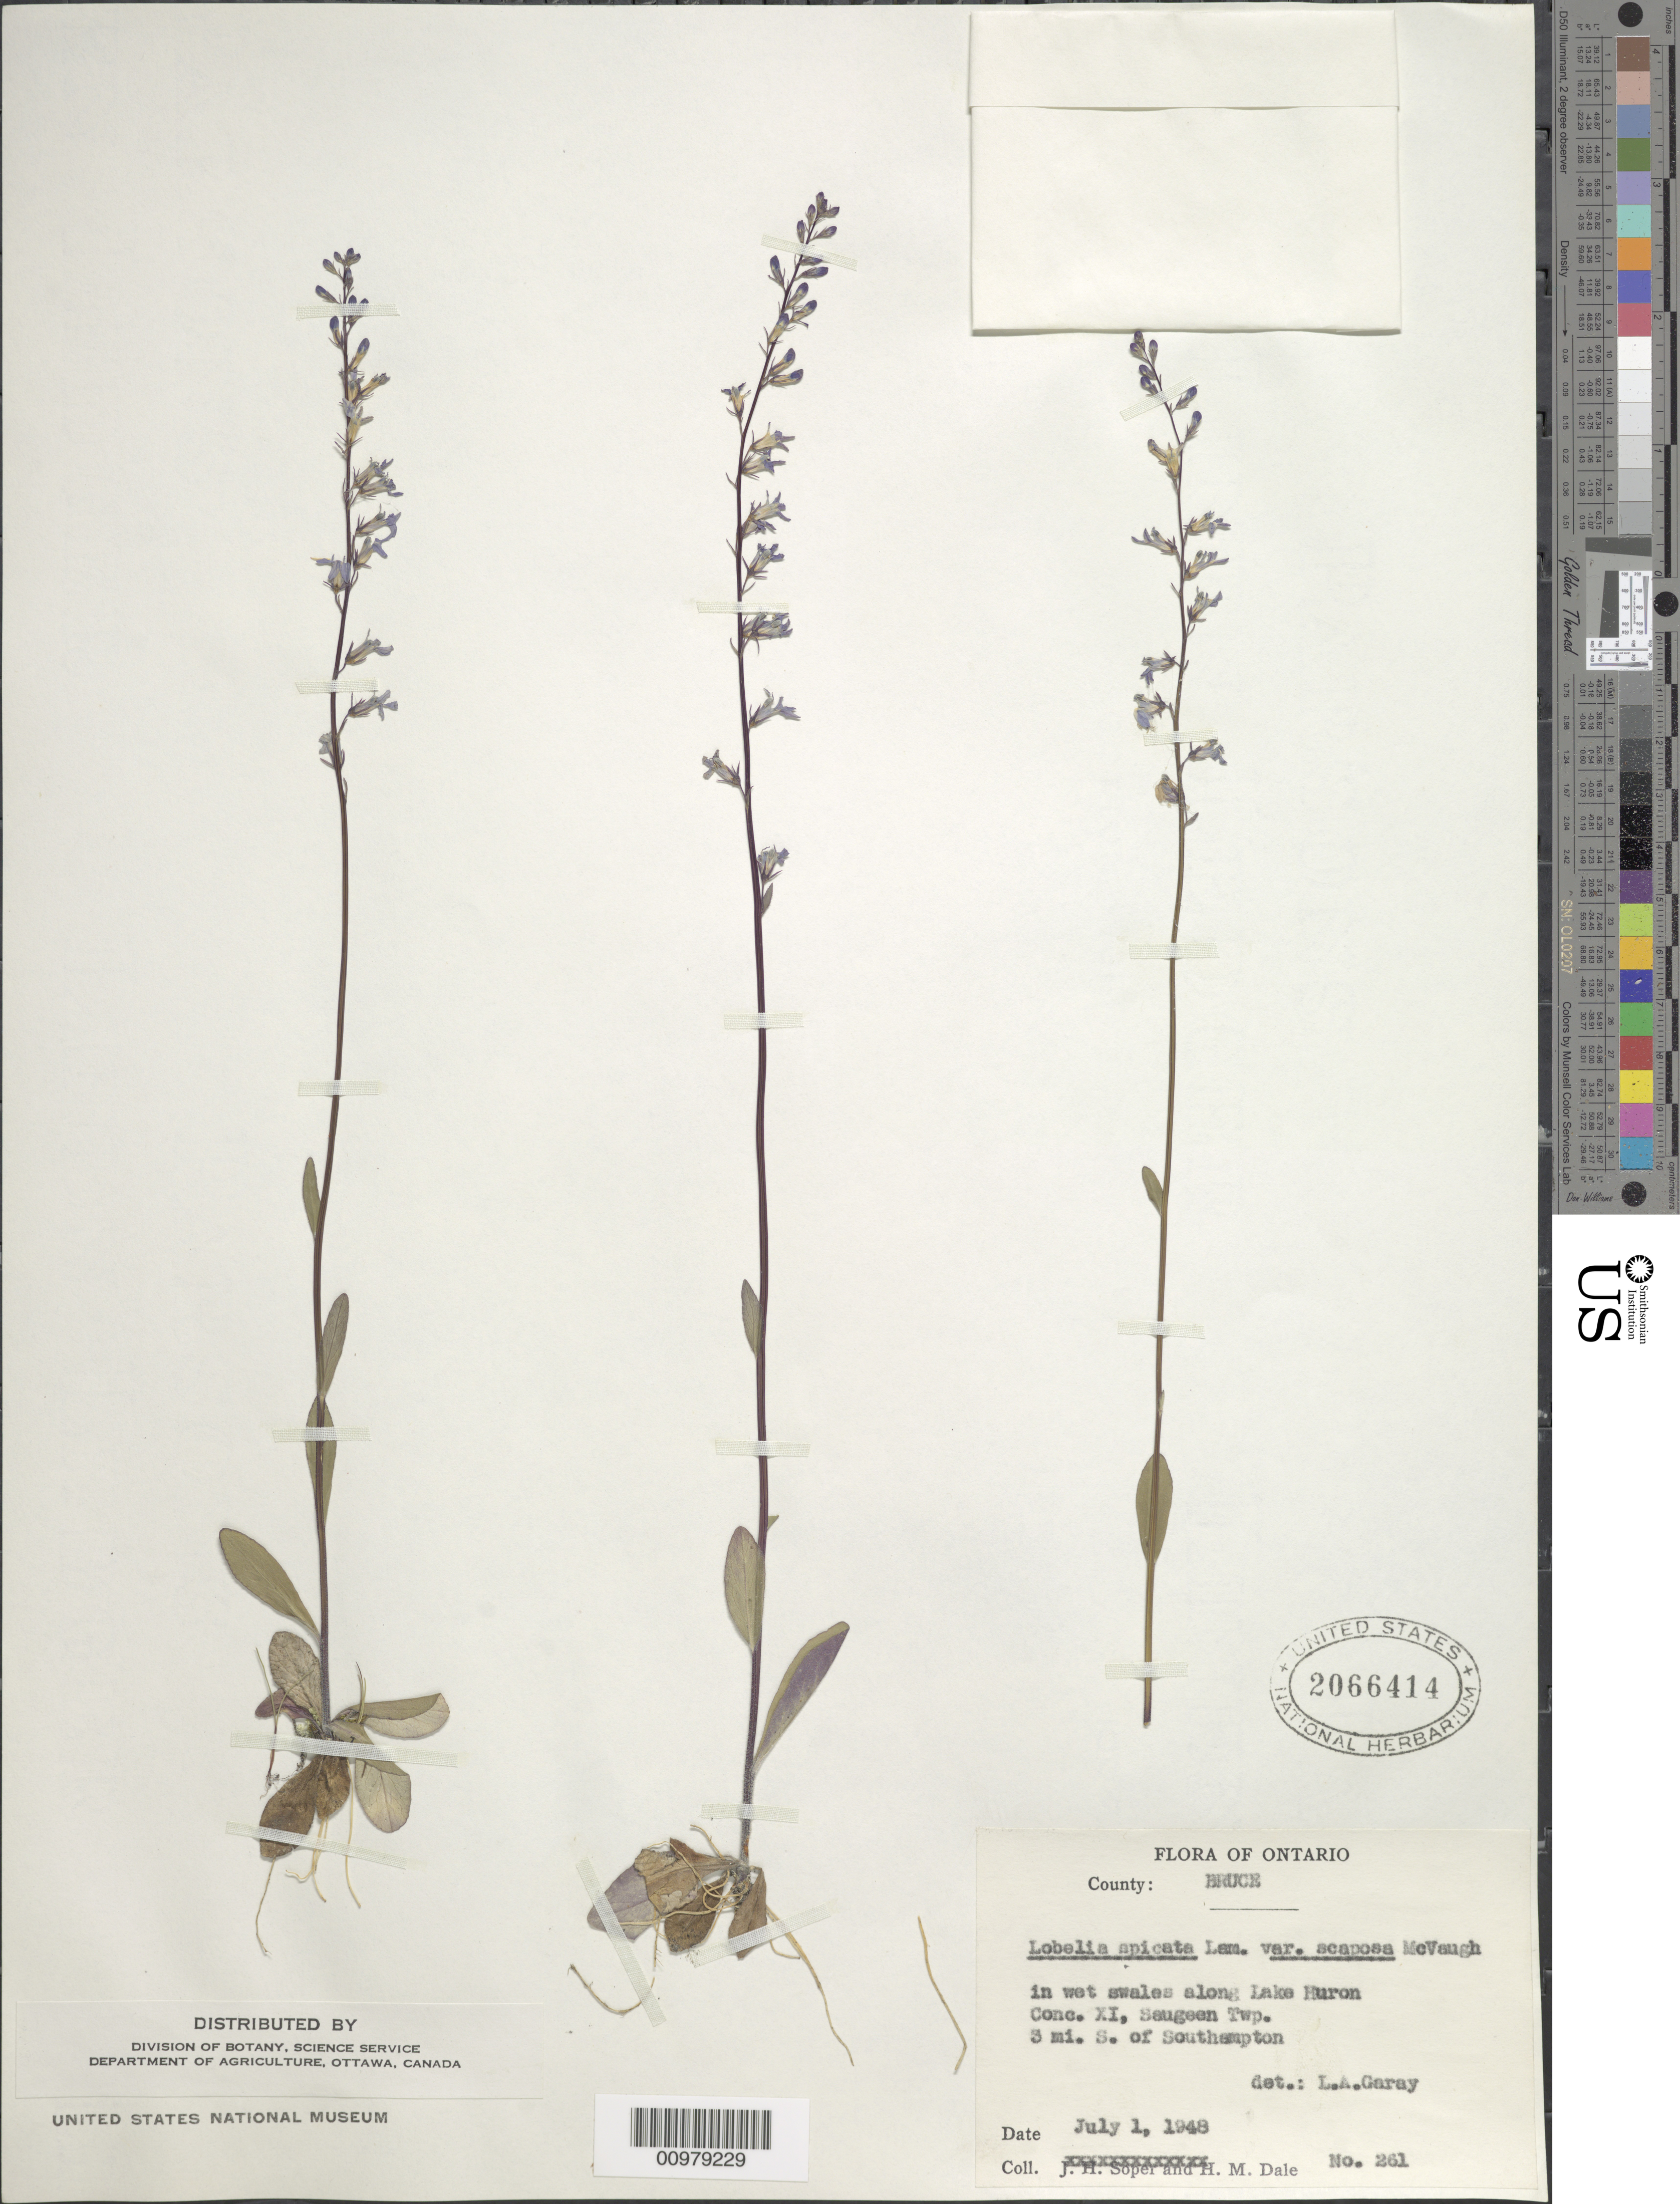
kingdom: Plantae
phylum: Tracheophyta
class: Magnoliopsida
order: Asterales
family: Campanulaceae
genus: Lobelia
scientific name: Lobelia spicata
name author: Lam.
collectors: H. M. Dale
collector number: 261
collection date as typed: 01 Jul 1948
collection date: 1948-07-01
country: Canada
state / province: Ontario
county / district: Bruce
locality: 3 mi. S of Southampton, Saugeen Twp., along Lake Huron, Conc. XI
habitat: in wet swales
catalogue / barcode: US 2066414